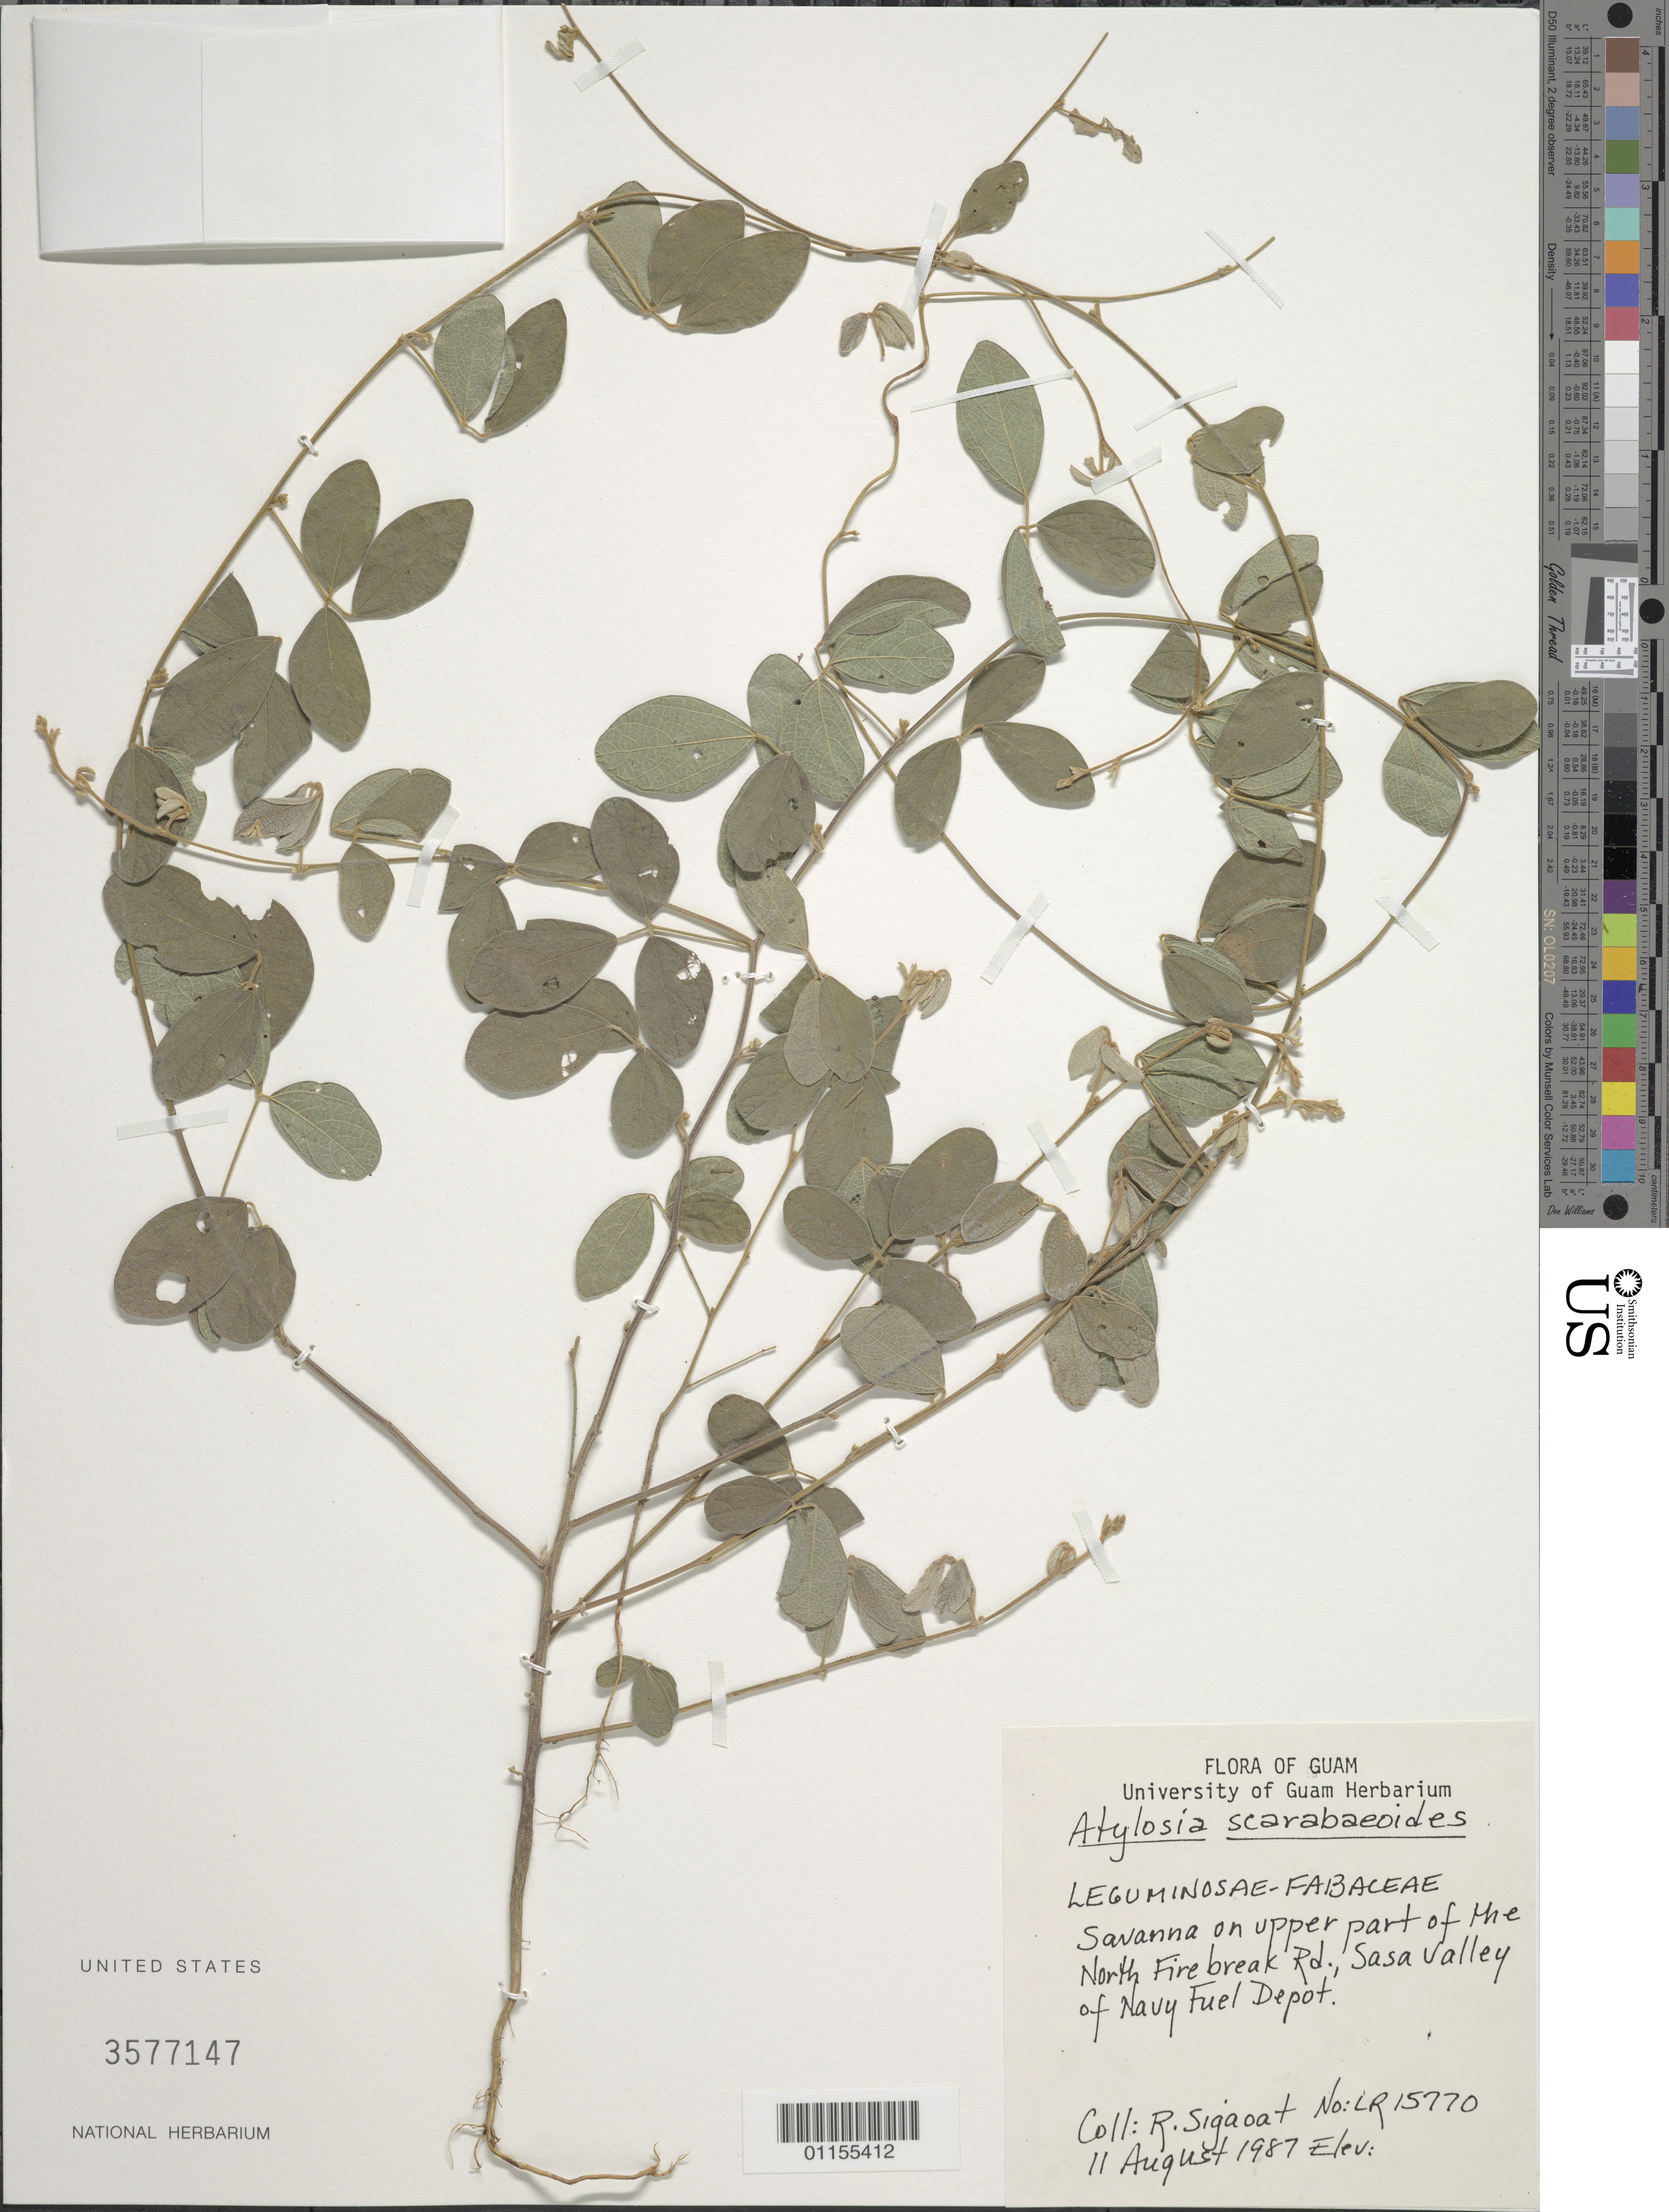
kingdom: Plantae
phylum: Tracheophyta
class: Magnoliopsida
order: Fabales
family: Fabaceae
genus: Cajanus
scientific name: Cajanus scarabaeoides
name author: (L.) Thou. ex Graham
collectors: R. Sigaoat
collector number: LR15770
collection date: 1987-08-11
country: Guam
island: Guam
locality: Savanna on upper part of the North Fire break Rd., Sasa Valley of Navy Fuel Depot.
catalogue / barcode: US 3577147